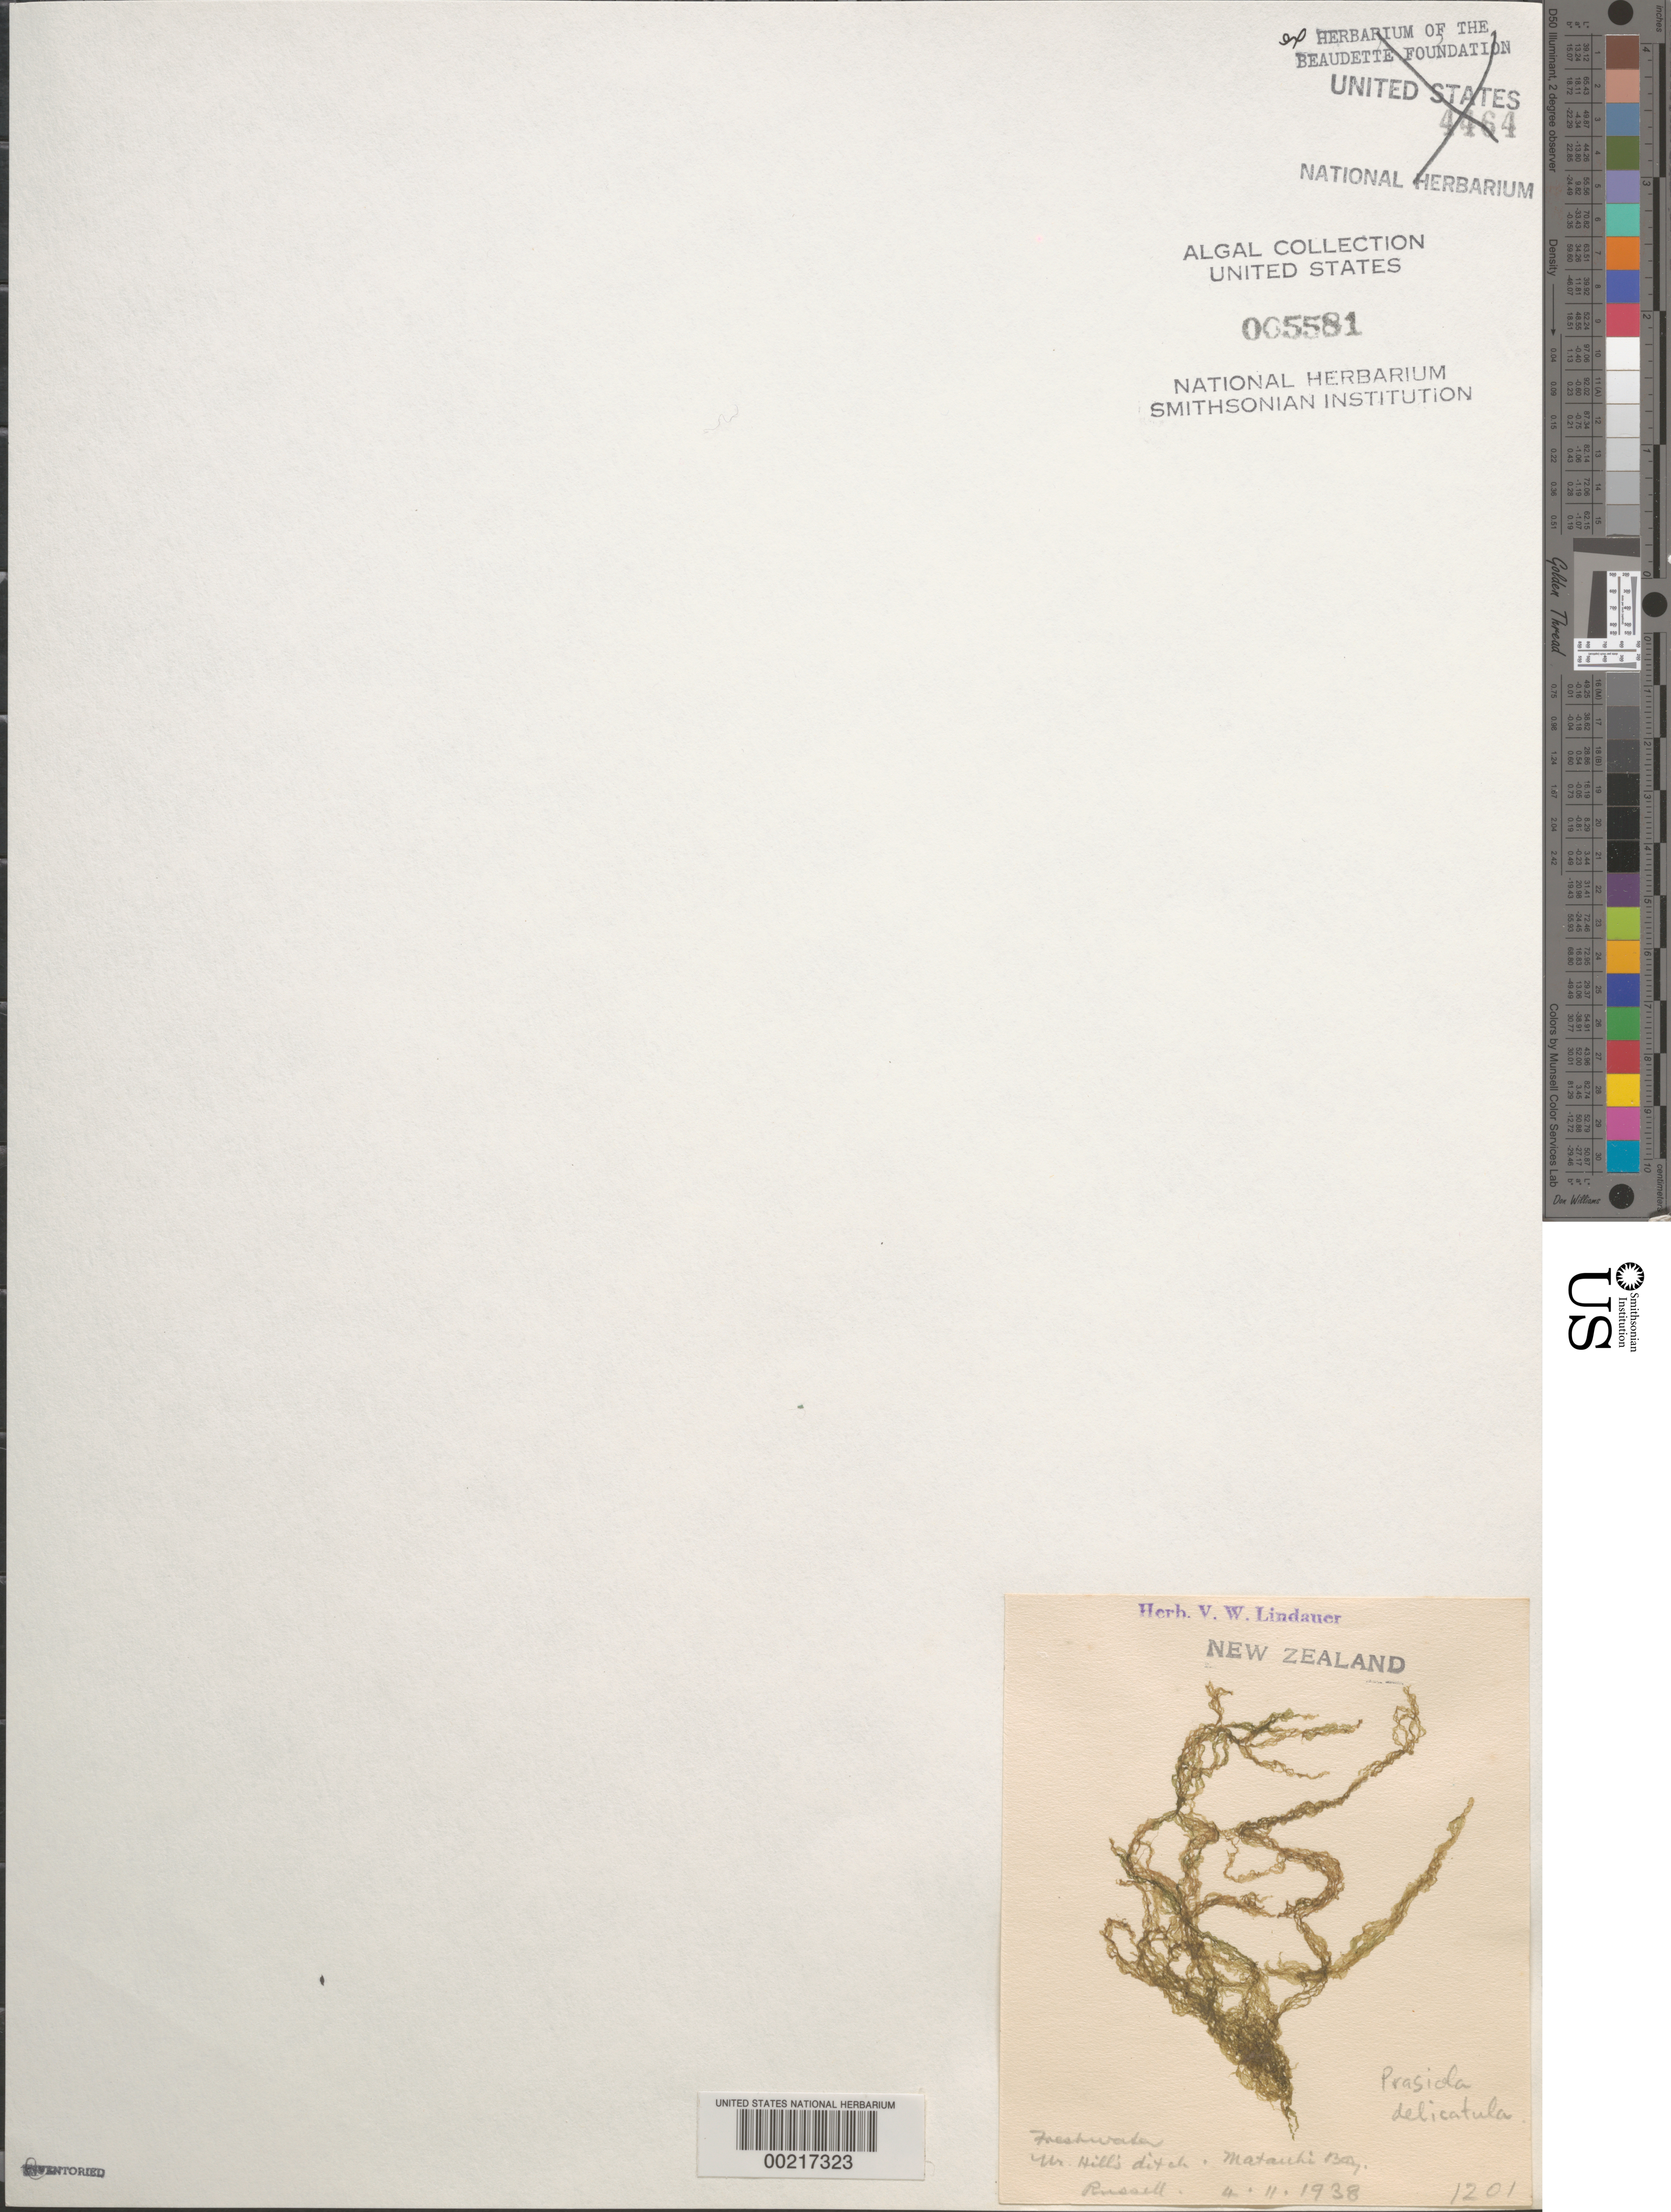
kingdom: Plantae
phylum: Chlorophyta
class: Trebouxiophyceae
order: Prasiolales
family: Prasiolaceae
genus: Prasiola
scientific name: Prasiola delicatula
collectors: V. Lindauer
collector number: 1201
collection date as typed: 04 Nov 1938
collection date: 1938-11-04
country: New Zealand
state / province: Northland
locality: Russell, matauhi bay, mr. hill's ditch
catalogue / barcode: US 5581